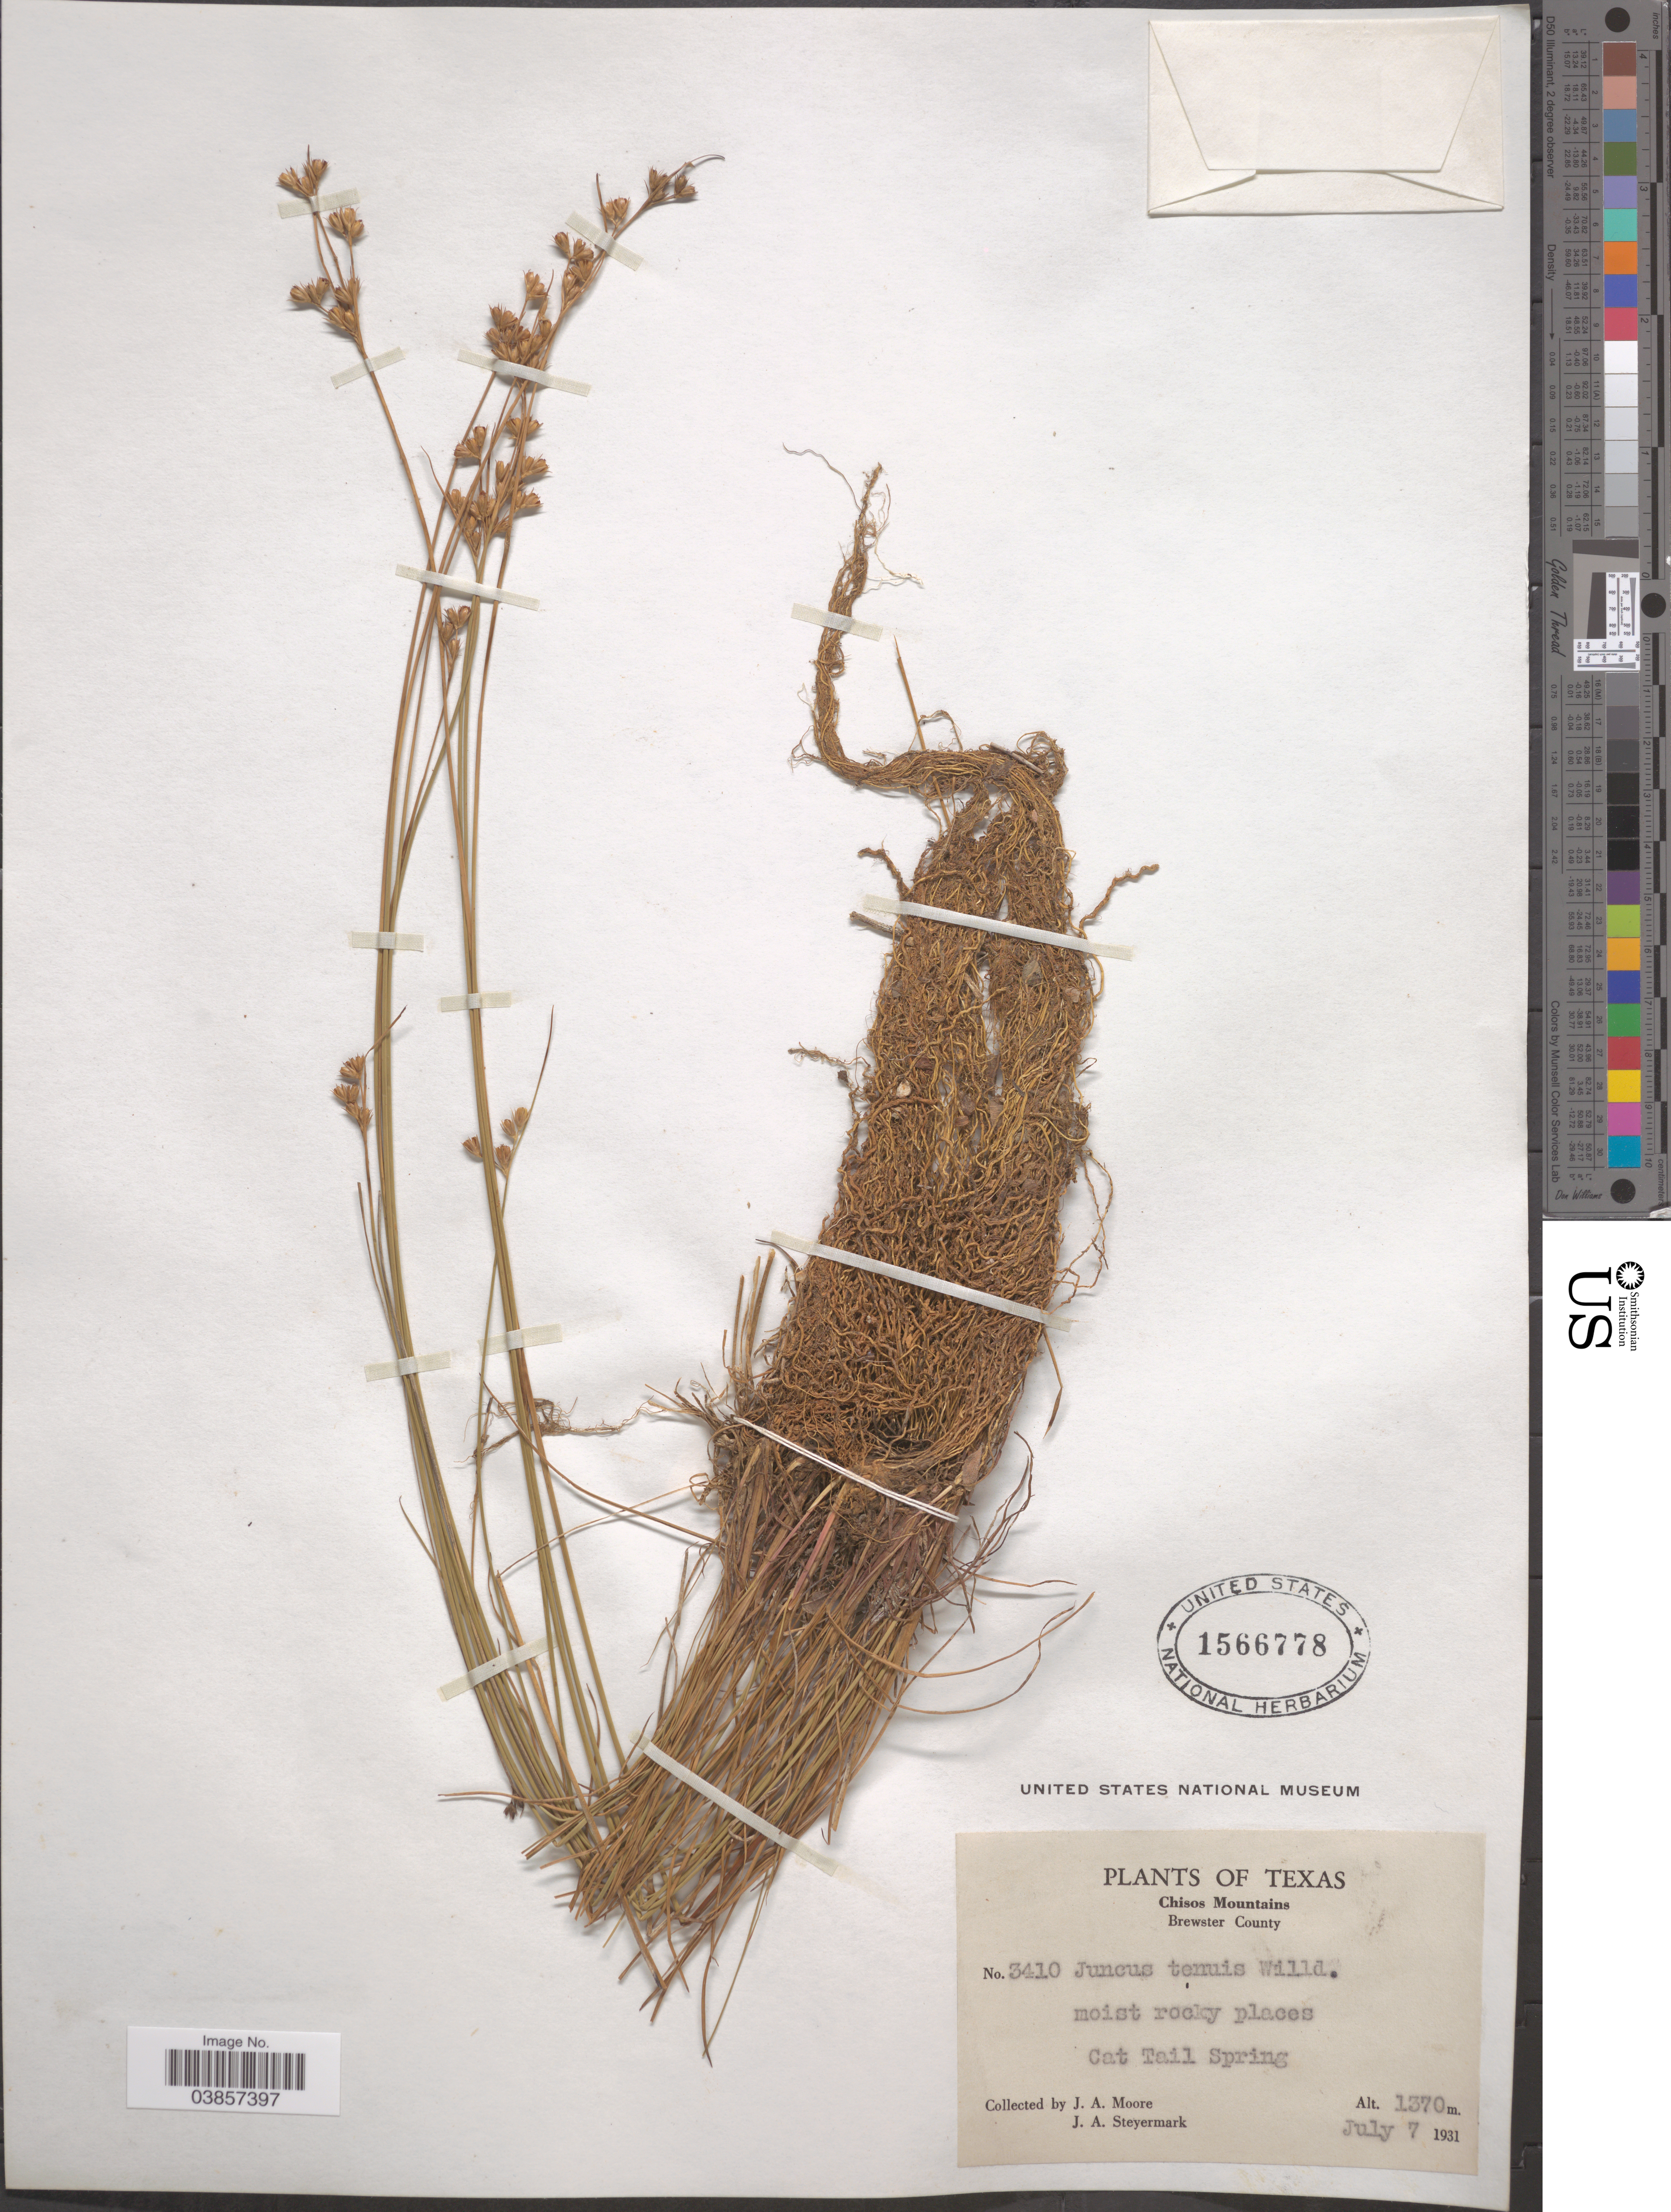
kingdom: Plantae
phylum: Tracheophyta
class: Liliopsida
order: Poales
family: Juncaceae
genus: Juncus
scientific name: Juncus tenuis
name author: Willd.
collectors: J. A. Moore & J. Steyermark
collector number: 3410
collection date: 1931-07-07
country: United States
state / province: Texas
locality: Chisos Mountains, Brewster County. Cat Tail Spring.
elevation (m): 1370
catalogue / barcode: US 1566778